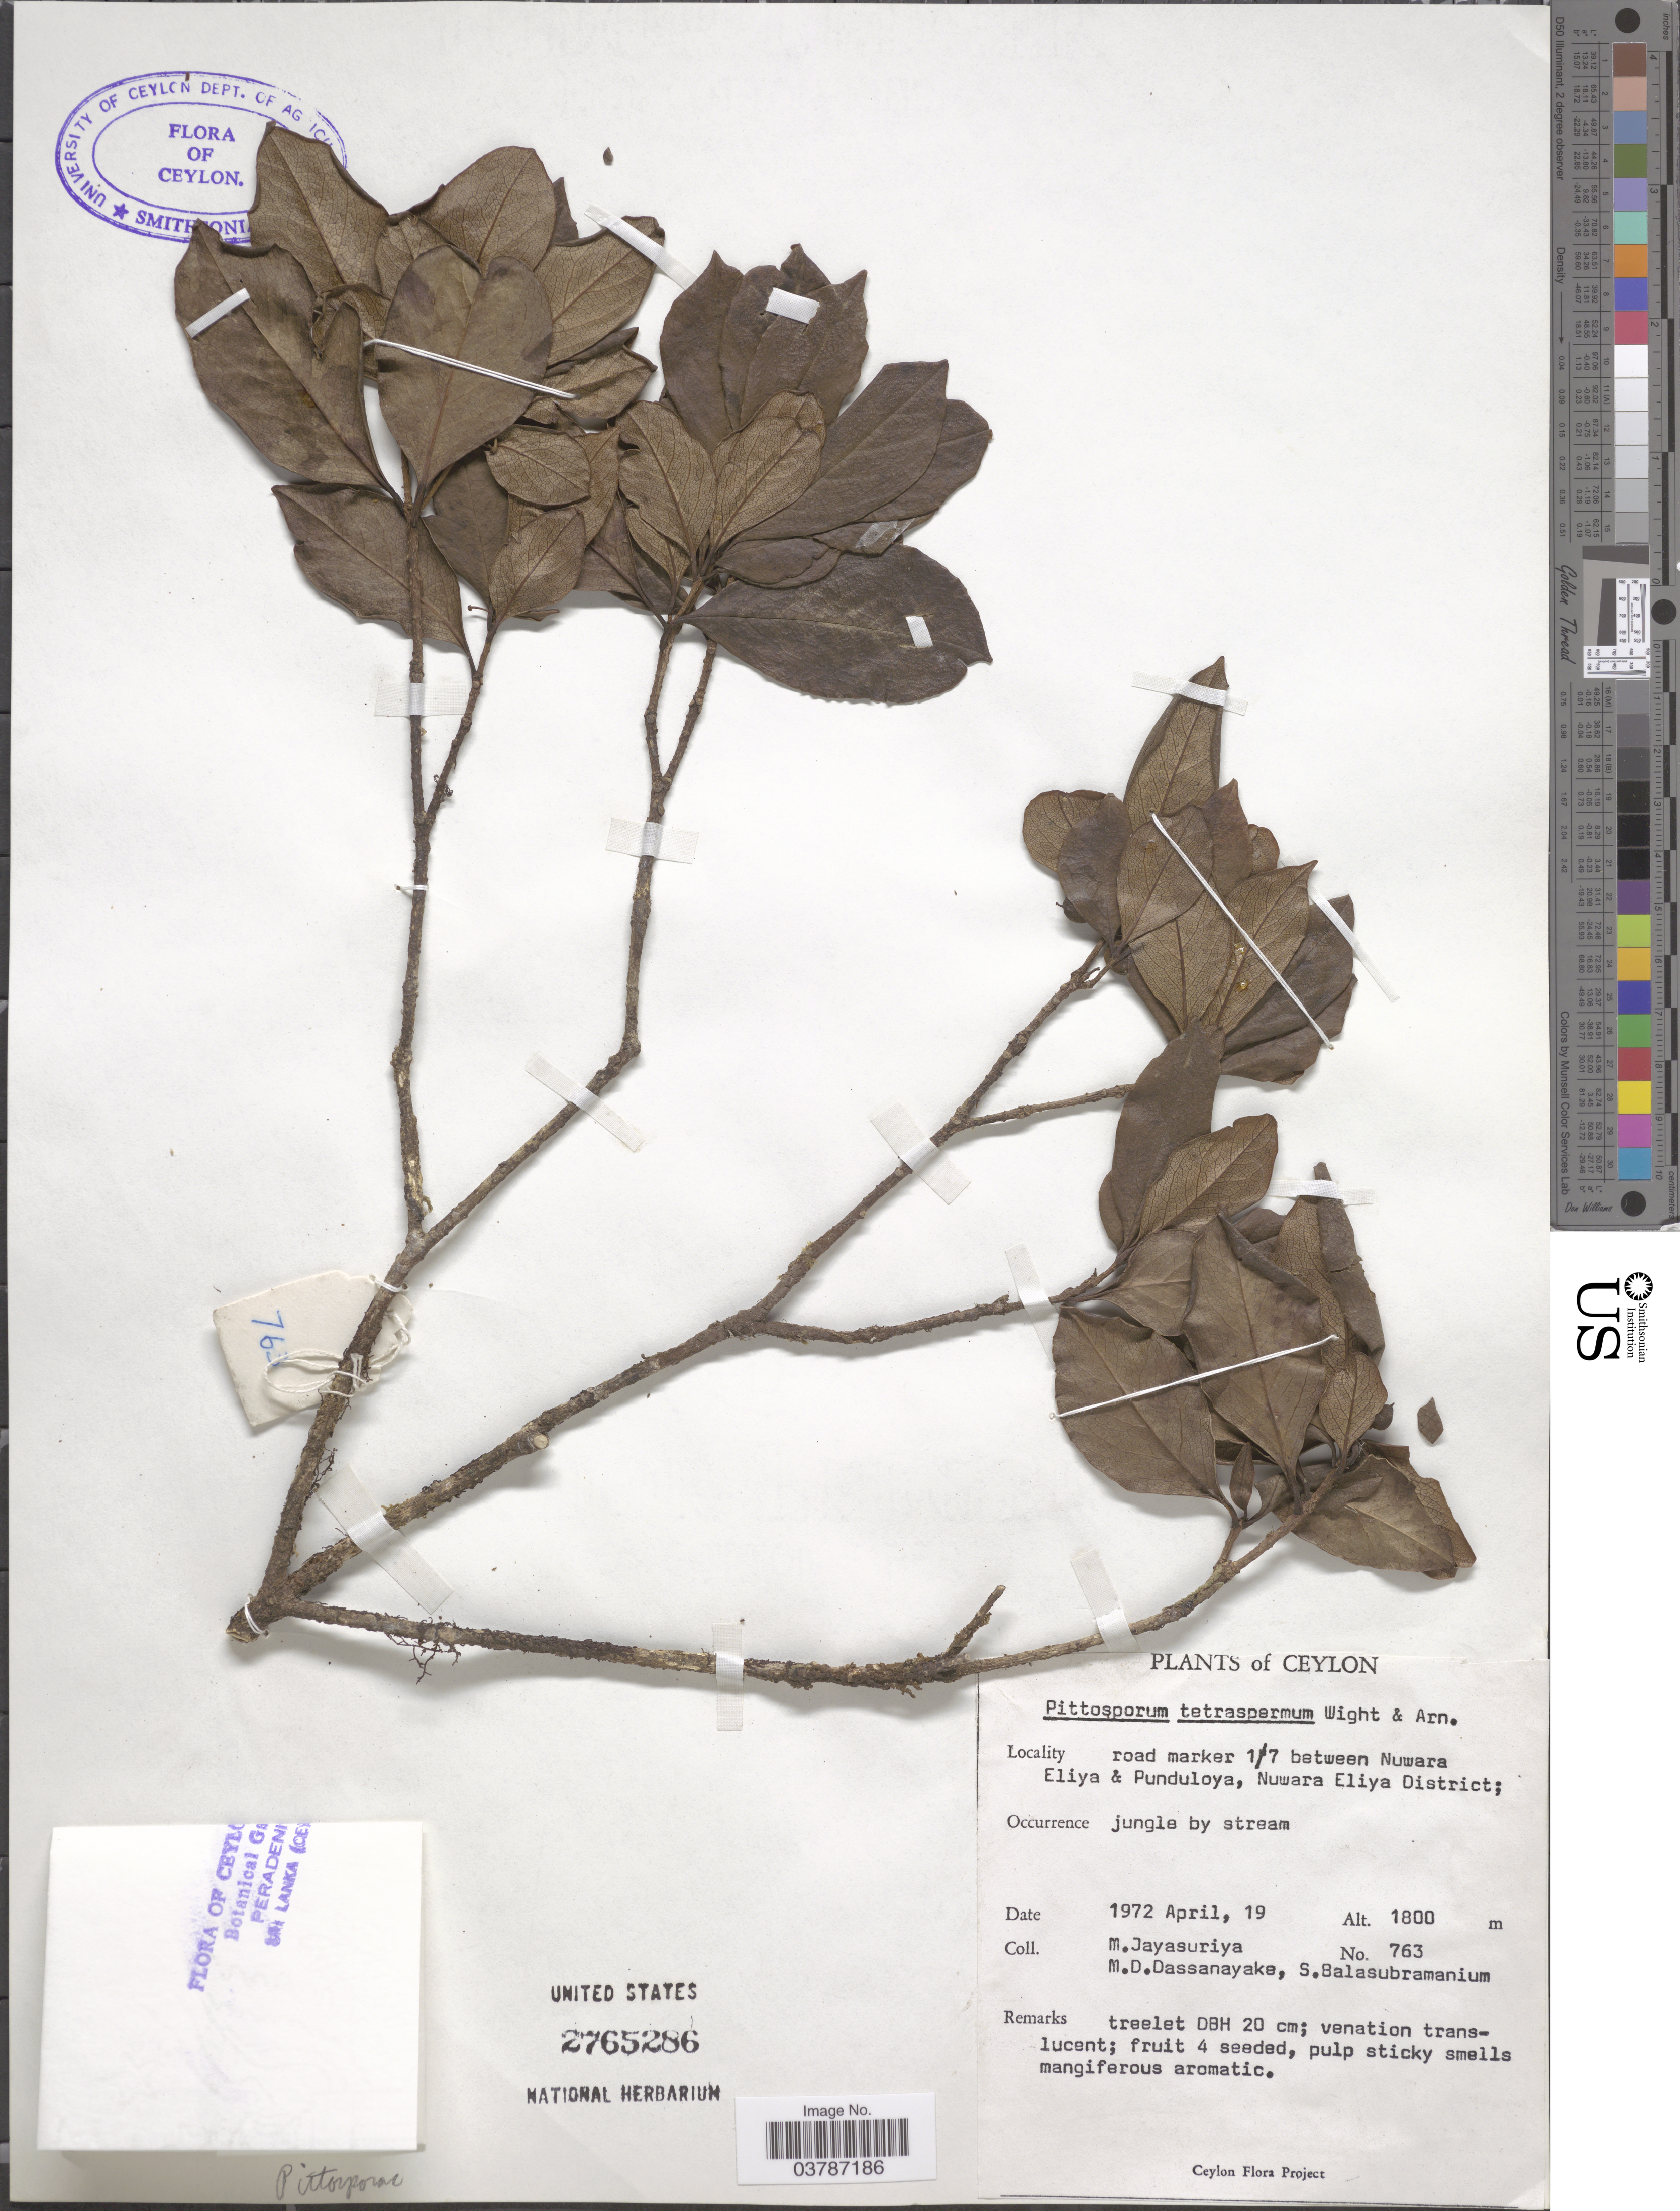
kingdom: Plantae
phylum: Tracheophyta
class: Magnoliopsida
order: Apiales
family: Pittosporaceae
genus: Pittosporum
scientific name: Pittosporum tetraspermum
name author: Wight & Arn.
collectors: M. Jayasuriya, M. D. Dassanayake & S. Balasubramanium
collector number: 763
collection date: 1972-04-19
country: Sri Lanka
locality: Ceylon. Road marker 1/7 between Nuwara Eliya & Punduloya, Nuwara Eliya District.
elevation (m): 1800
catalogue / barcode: US 2765286